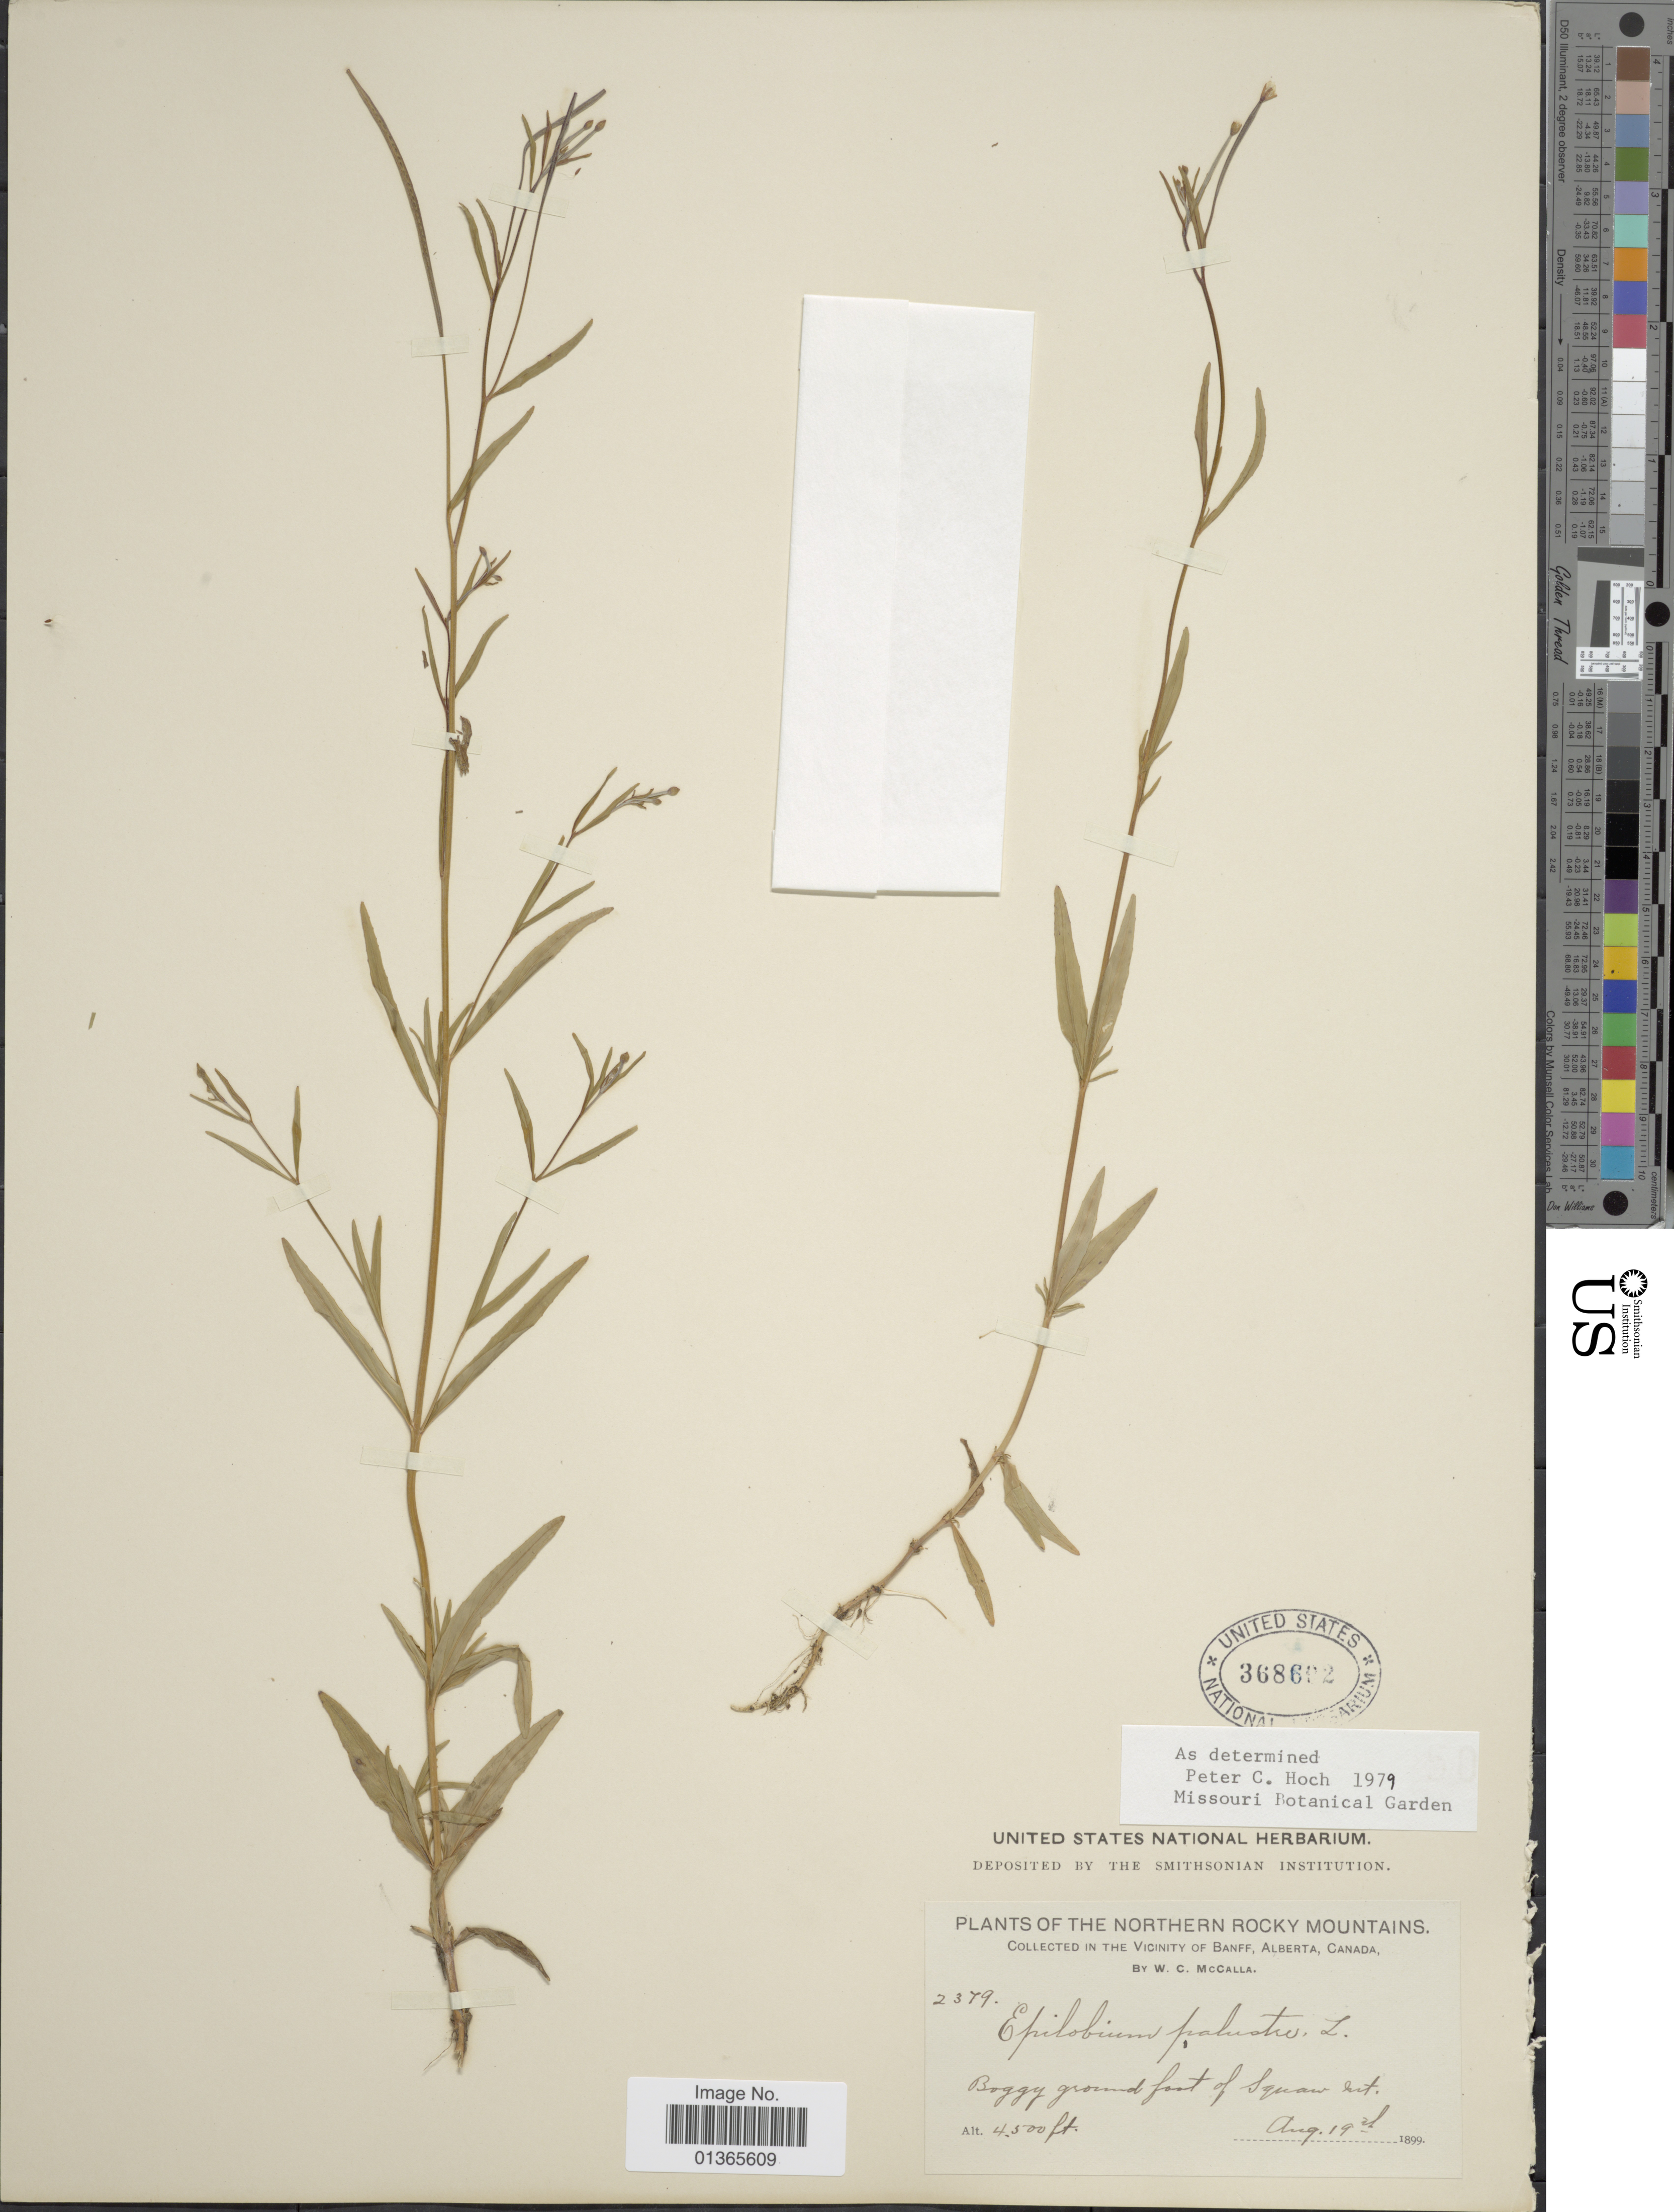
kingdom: Plantae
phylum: Tracheophyta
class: Magnoliopsida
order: Myrtales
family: Onagraceae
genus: Epilobium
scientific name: Epilobium palustre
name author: L.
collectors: W. McCalla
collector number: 2379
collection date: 1899-08-19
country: Canada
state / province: Alberta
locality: Northern Rocky Mountains. Vicinity of banff.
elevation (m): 1372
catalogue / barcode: US 368692